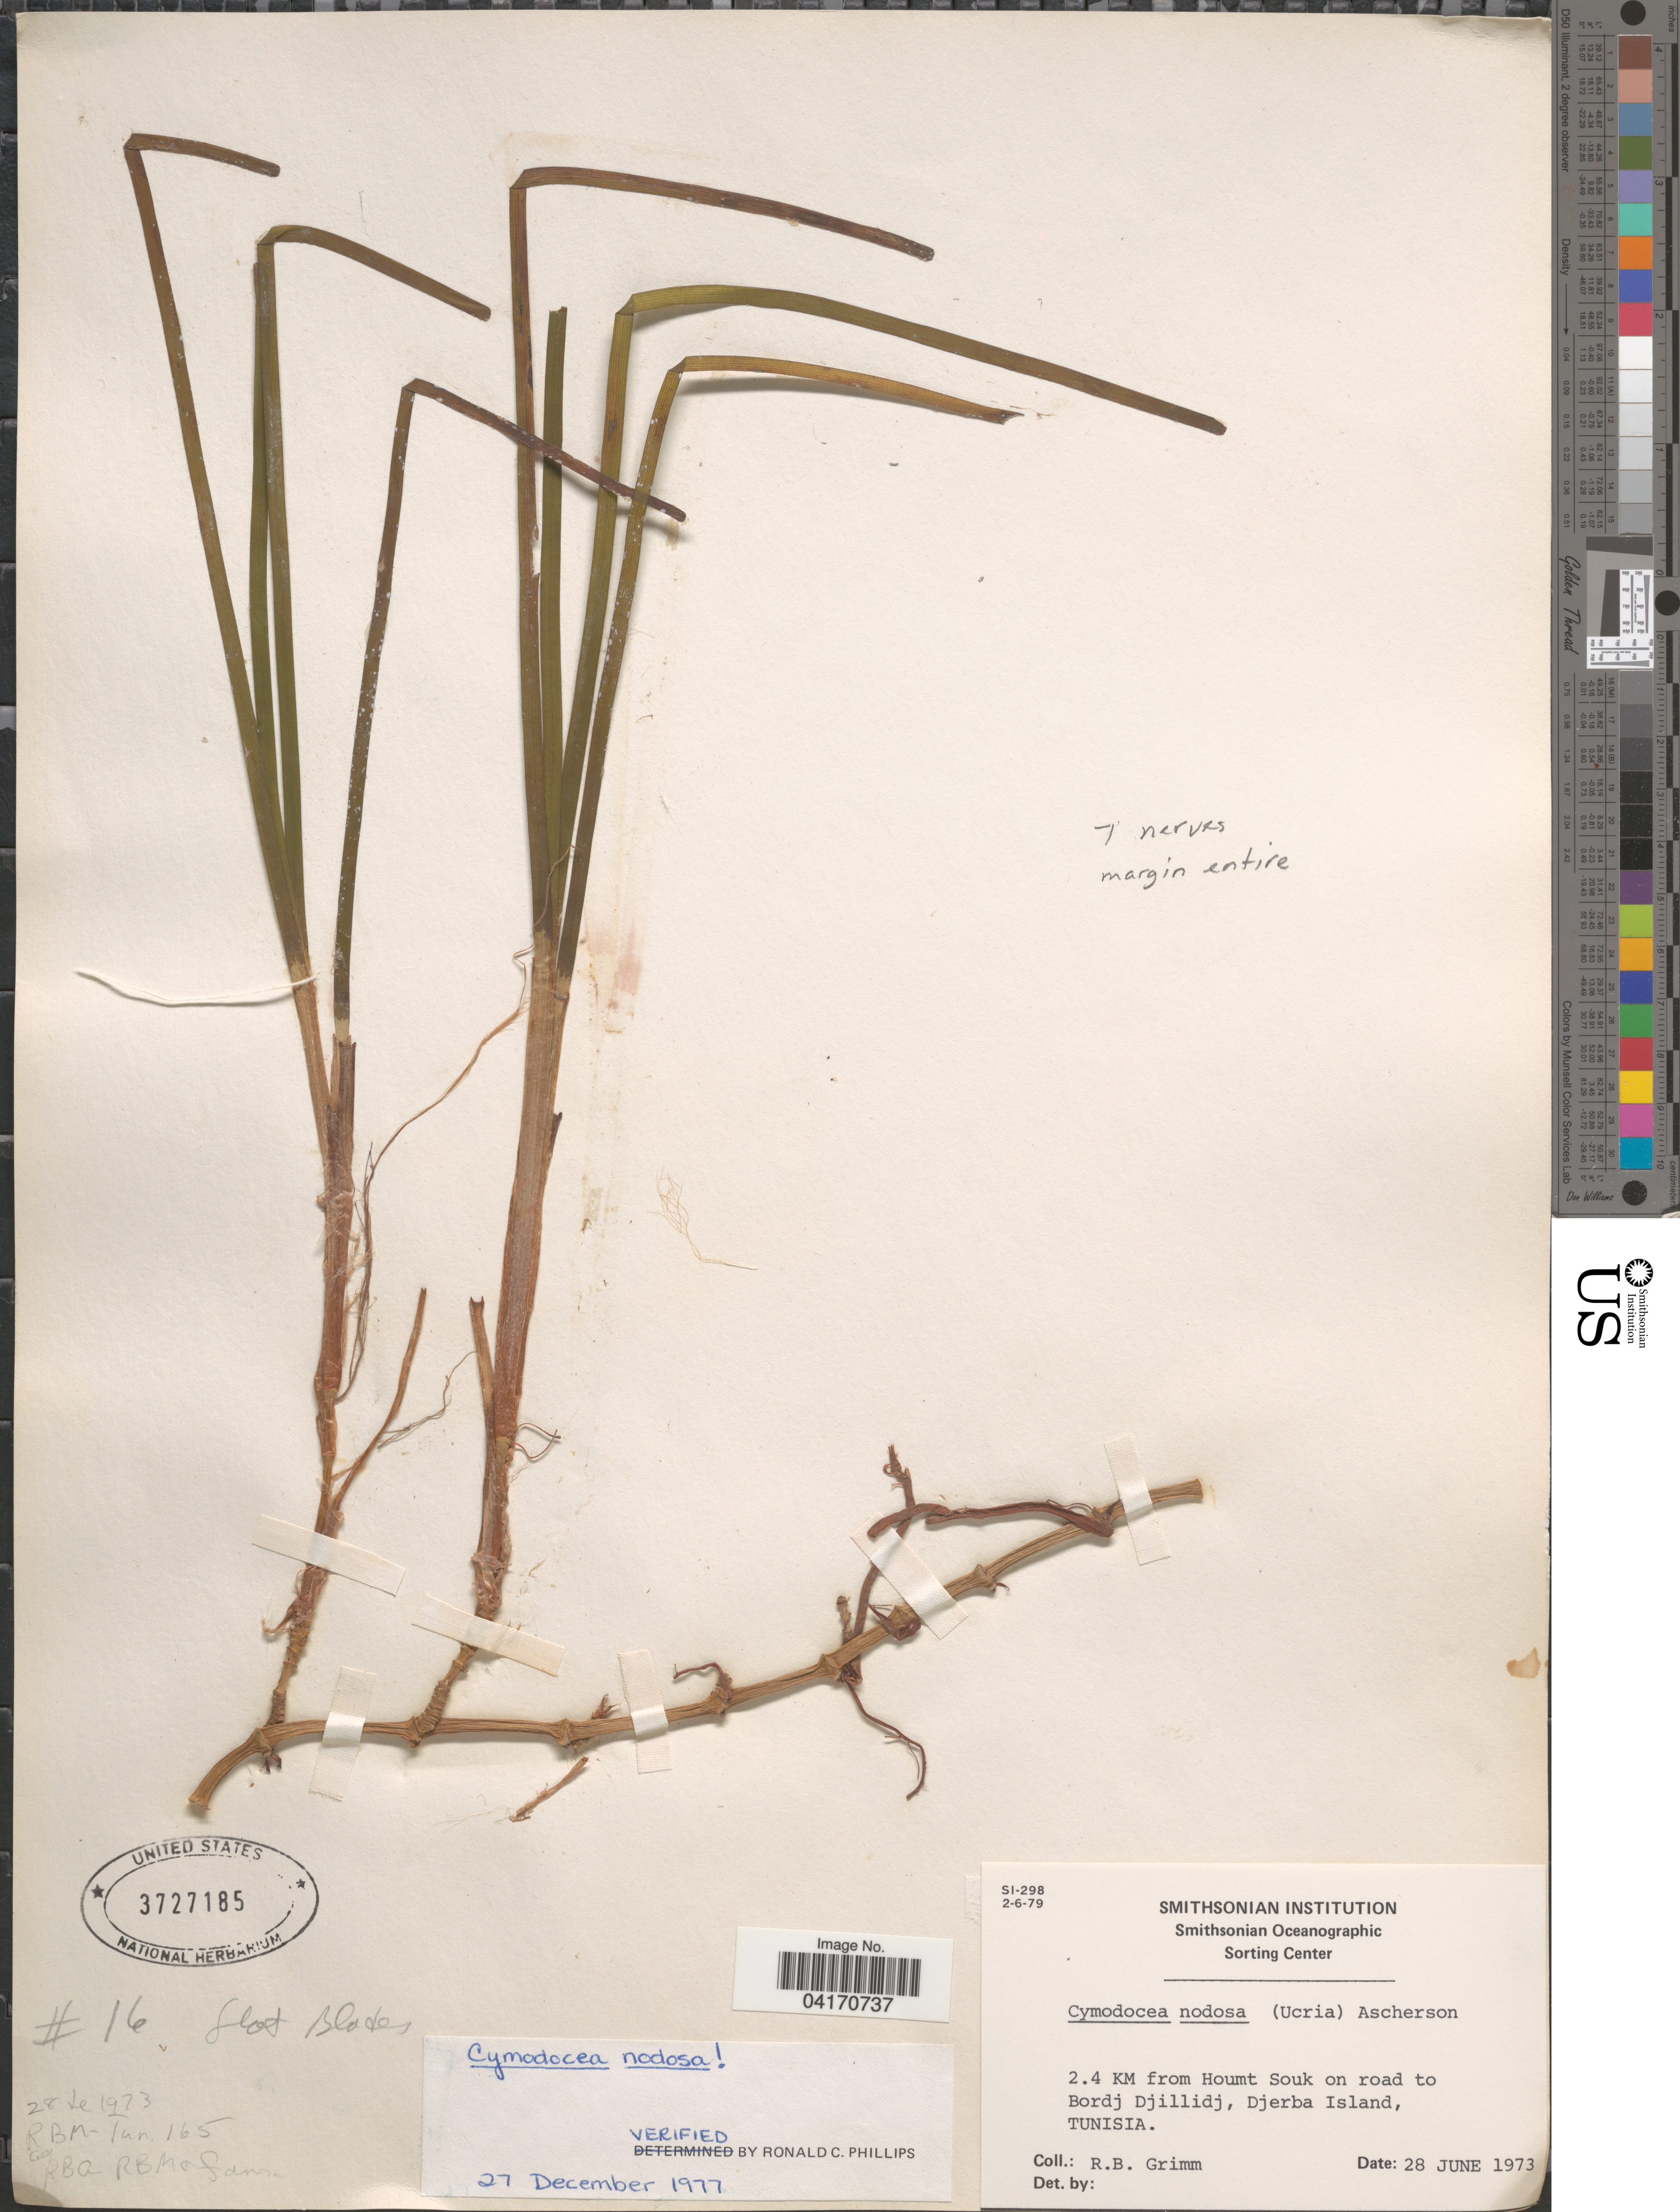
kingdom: Plantae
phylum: Tracheophyta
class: Liliopsida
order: Alismatales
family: Cymodoceaceae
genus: Cymodocea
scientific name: Cymodocea nodosa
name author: Asch.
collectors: R. Grimm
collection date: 1973-06-28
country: Tunisia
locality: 2.4 KM from Houmt Souk on road to Bordj Djillidj, Djerba Island.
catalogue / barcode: US 3727185